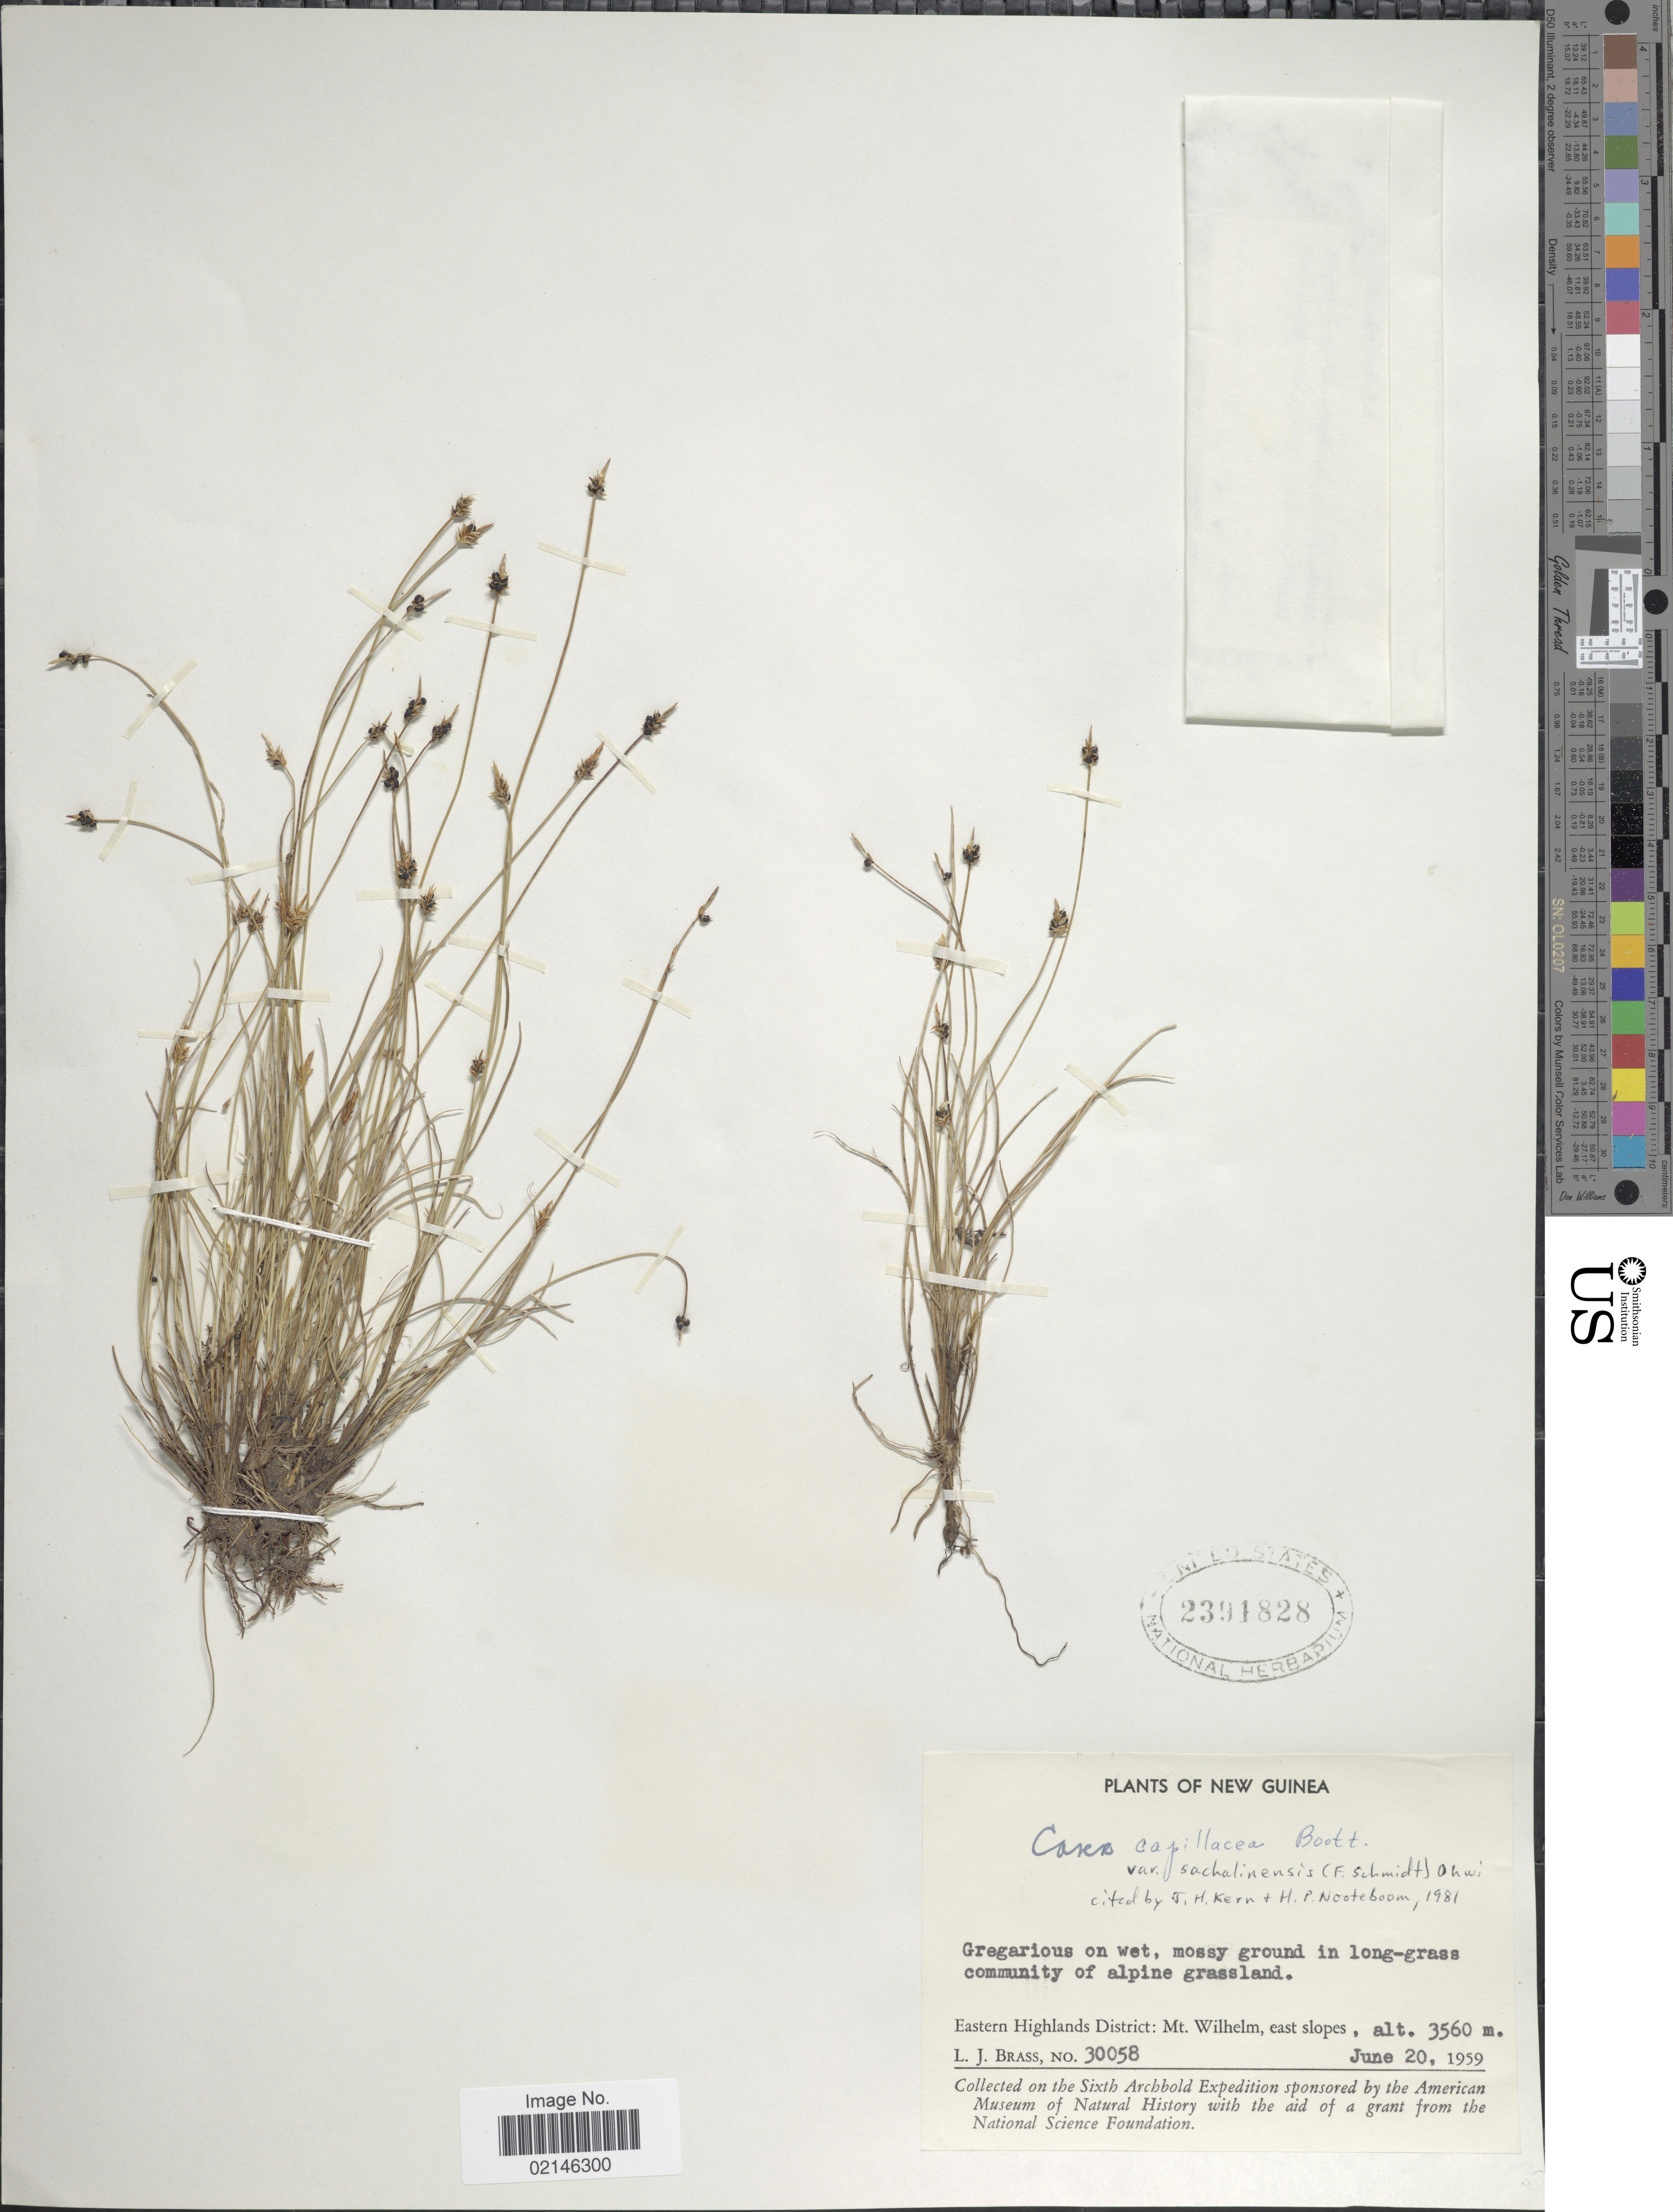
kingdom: Plantae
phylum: Tracheophyta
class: Liliopsida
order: Poales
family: Cyperaceae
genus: Carex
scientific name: Carex capillacea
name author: Boott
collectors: L. J. Brass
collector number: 30058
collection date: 1959-06-20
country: Papua New Guinea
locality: New Guinea. Eastern Highlands: Mt. Wilhelm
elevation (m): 3560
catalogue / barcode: US 2391828